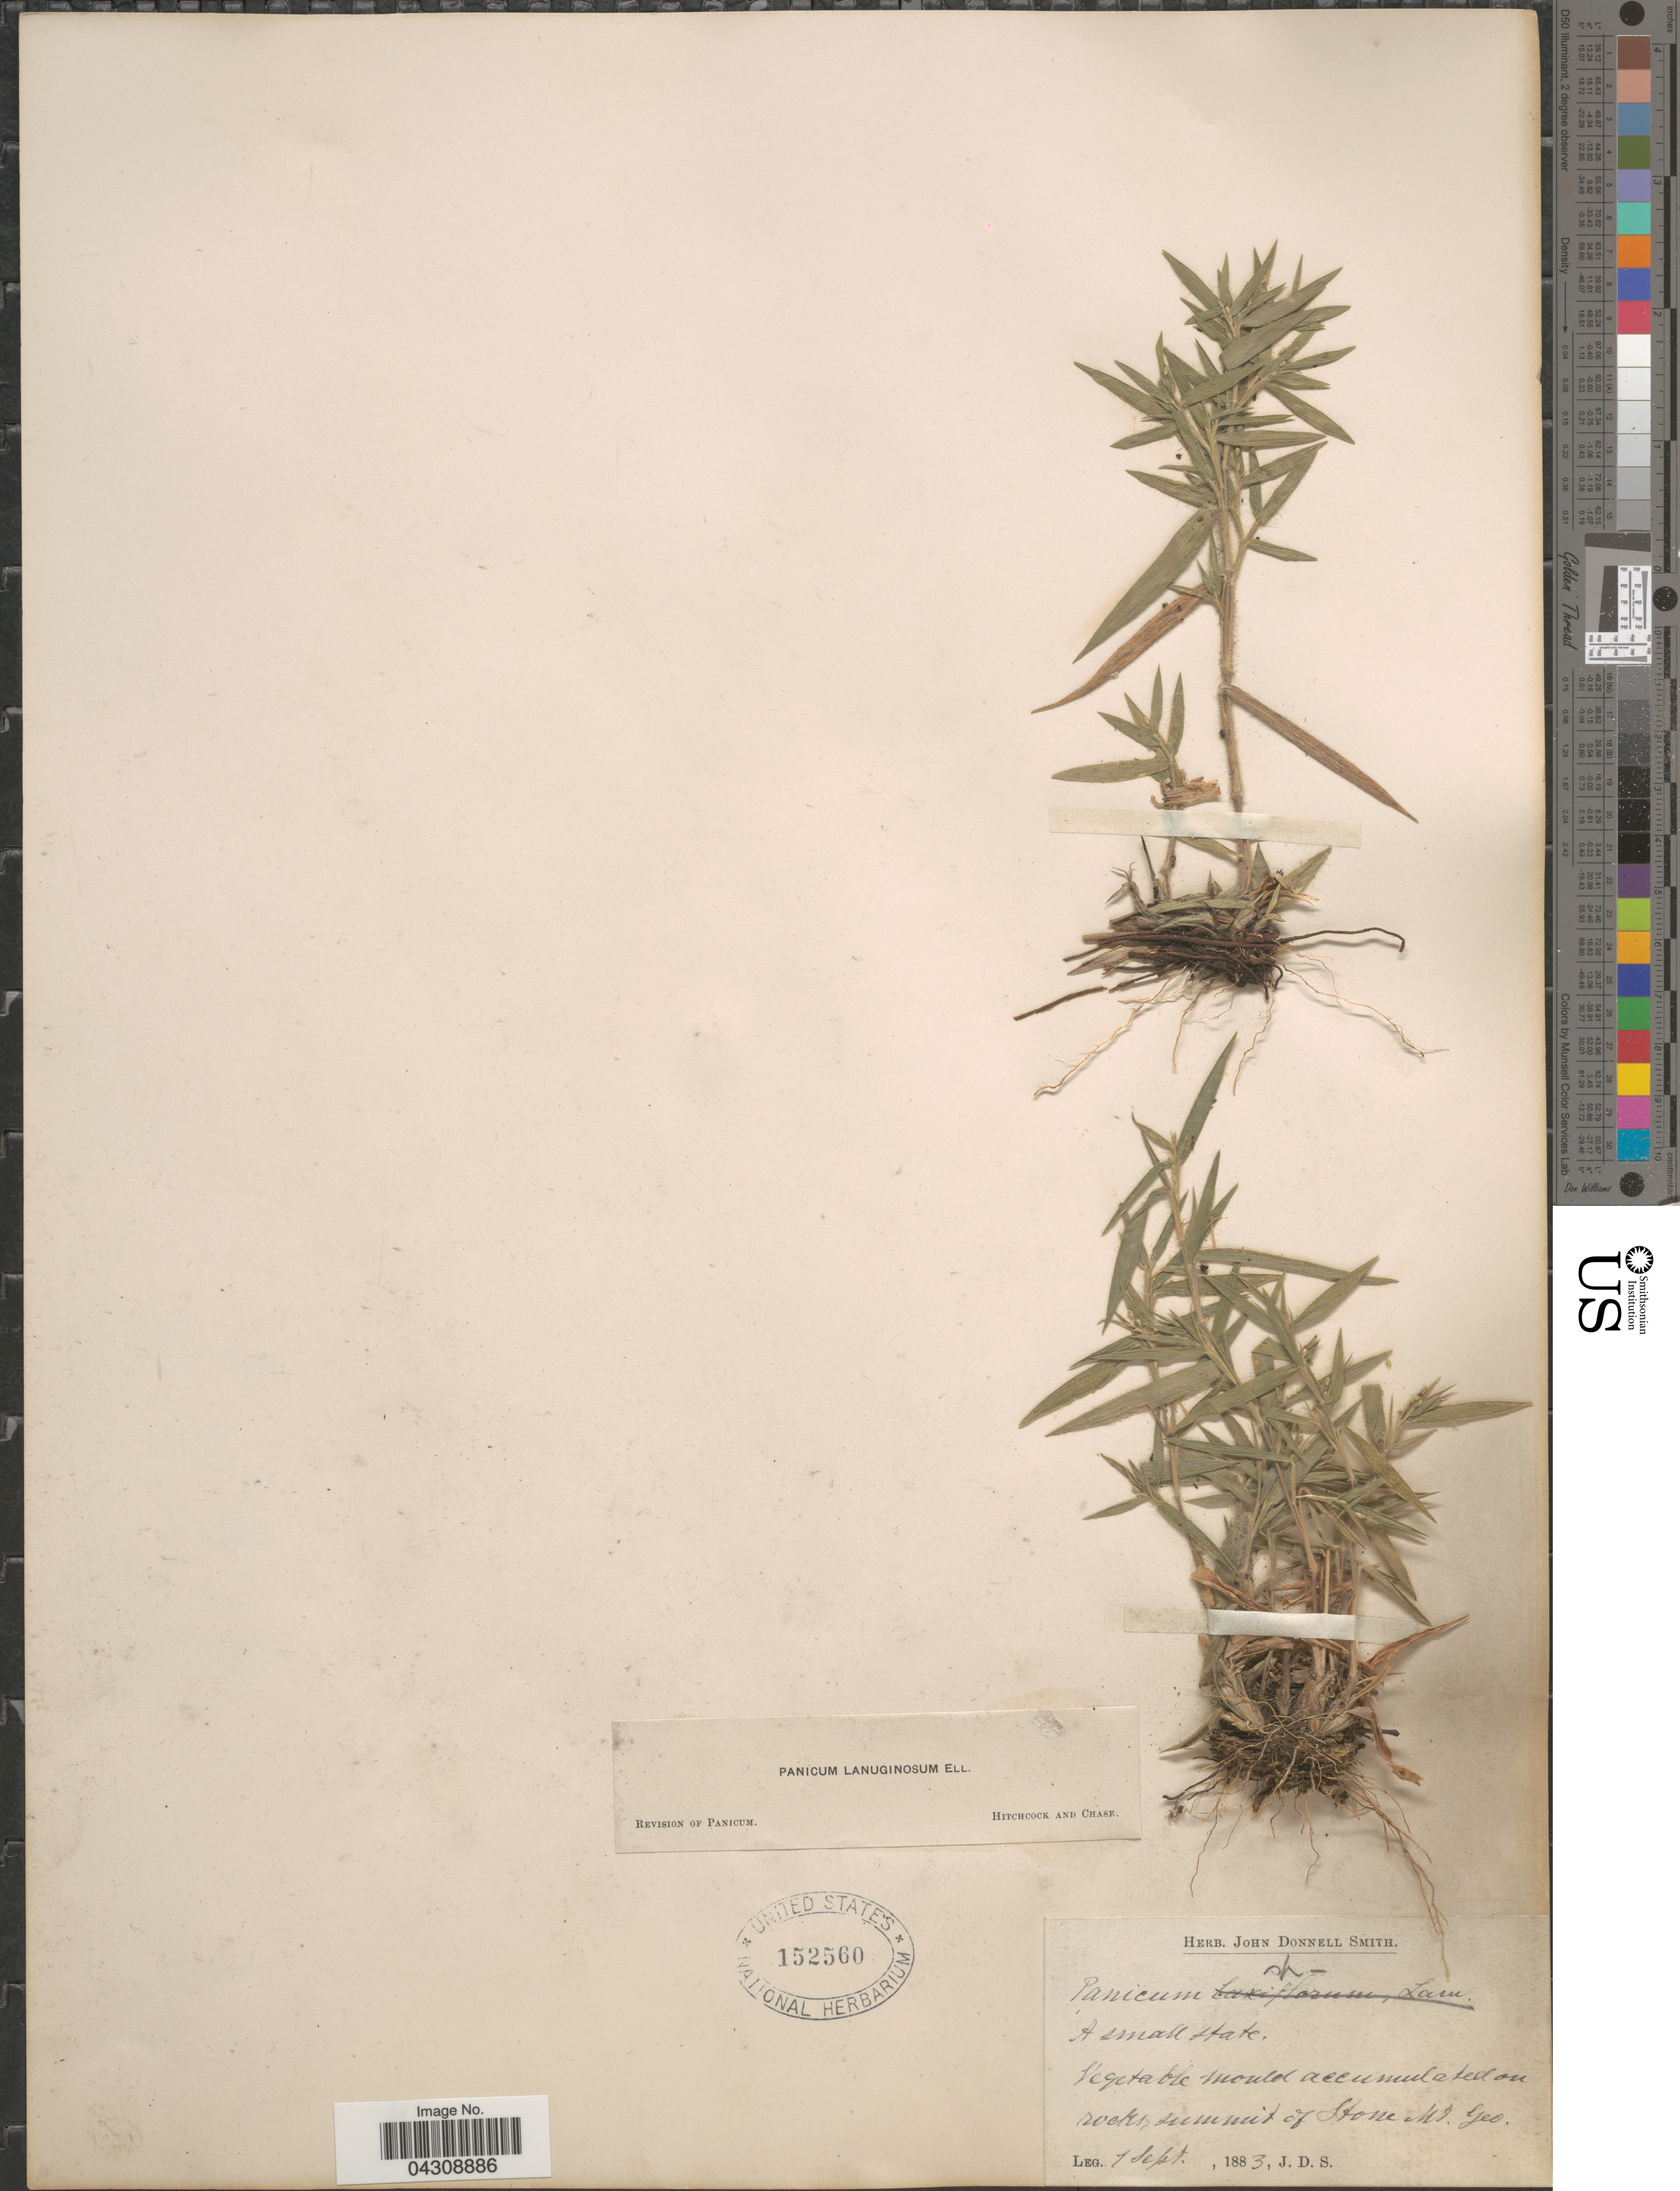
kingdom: Plantae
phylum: Tracheophyta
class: Liliopsida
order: Poales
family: Poaceae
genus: Dichanthelium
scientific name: Dichanthelium acuminatum var. acuminatum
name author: (Sw.) Gould & C.A. Clark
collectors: J. Donnell Smith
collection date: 1883-09-01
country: United States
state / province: Georgia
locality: On rocks, summit of Stone Mt.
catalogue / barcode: US 152560